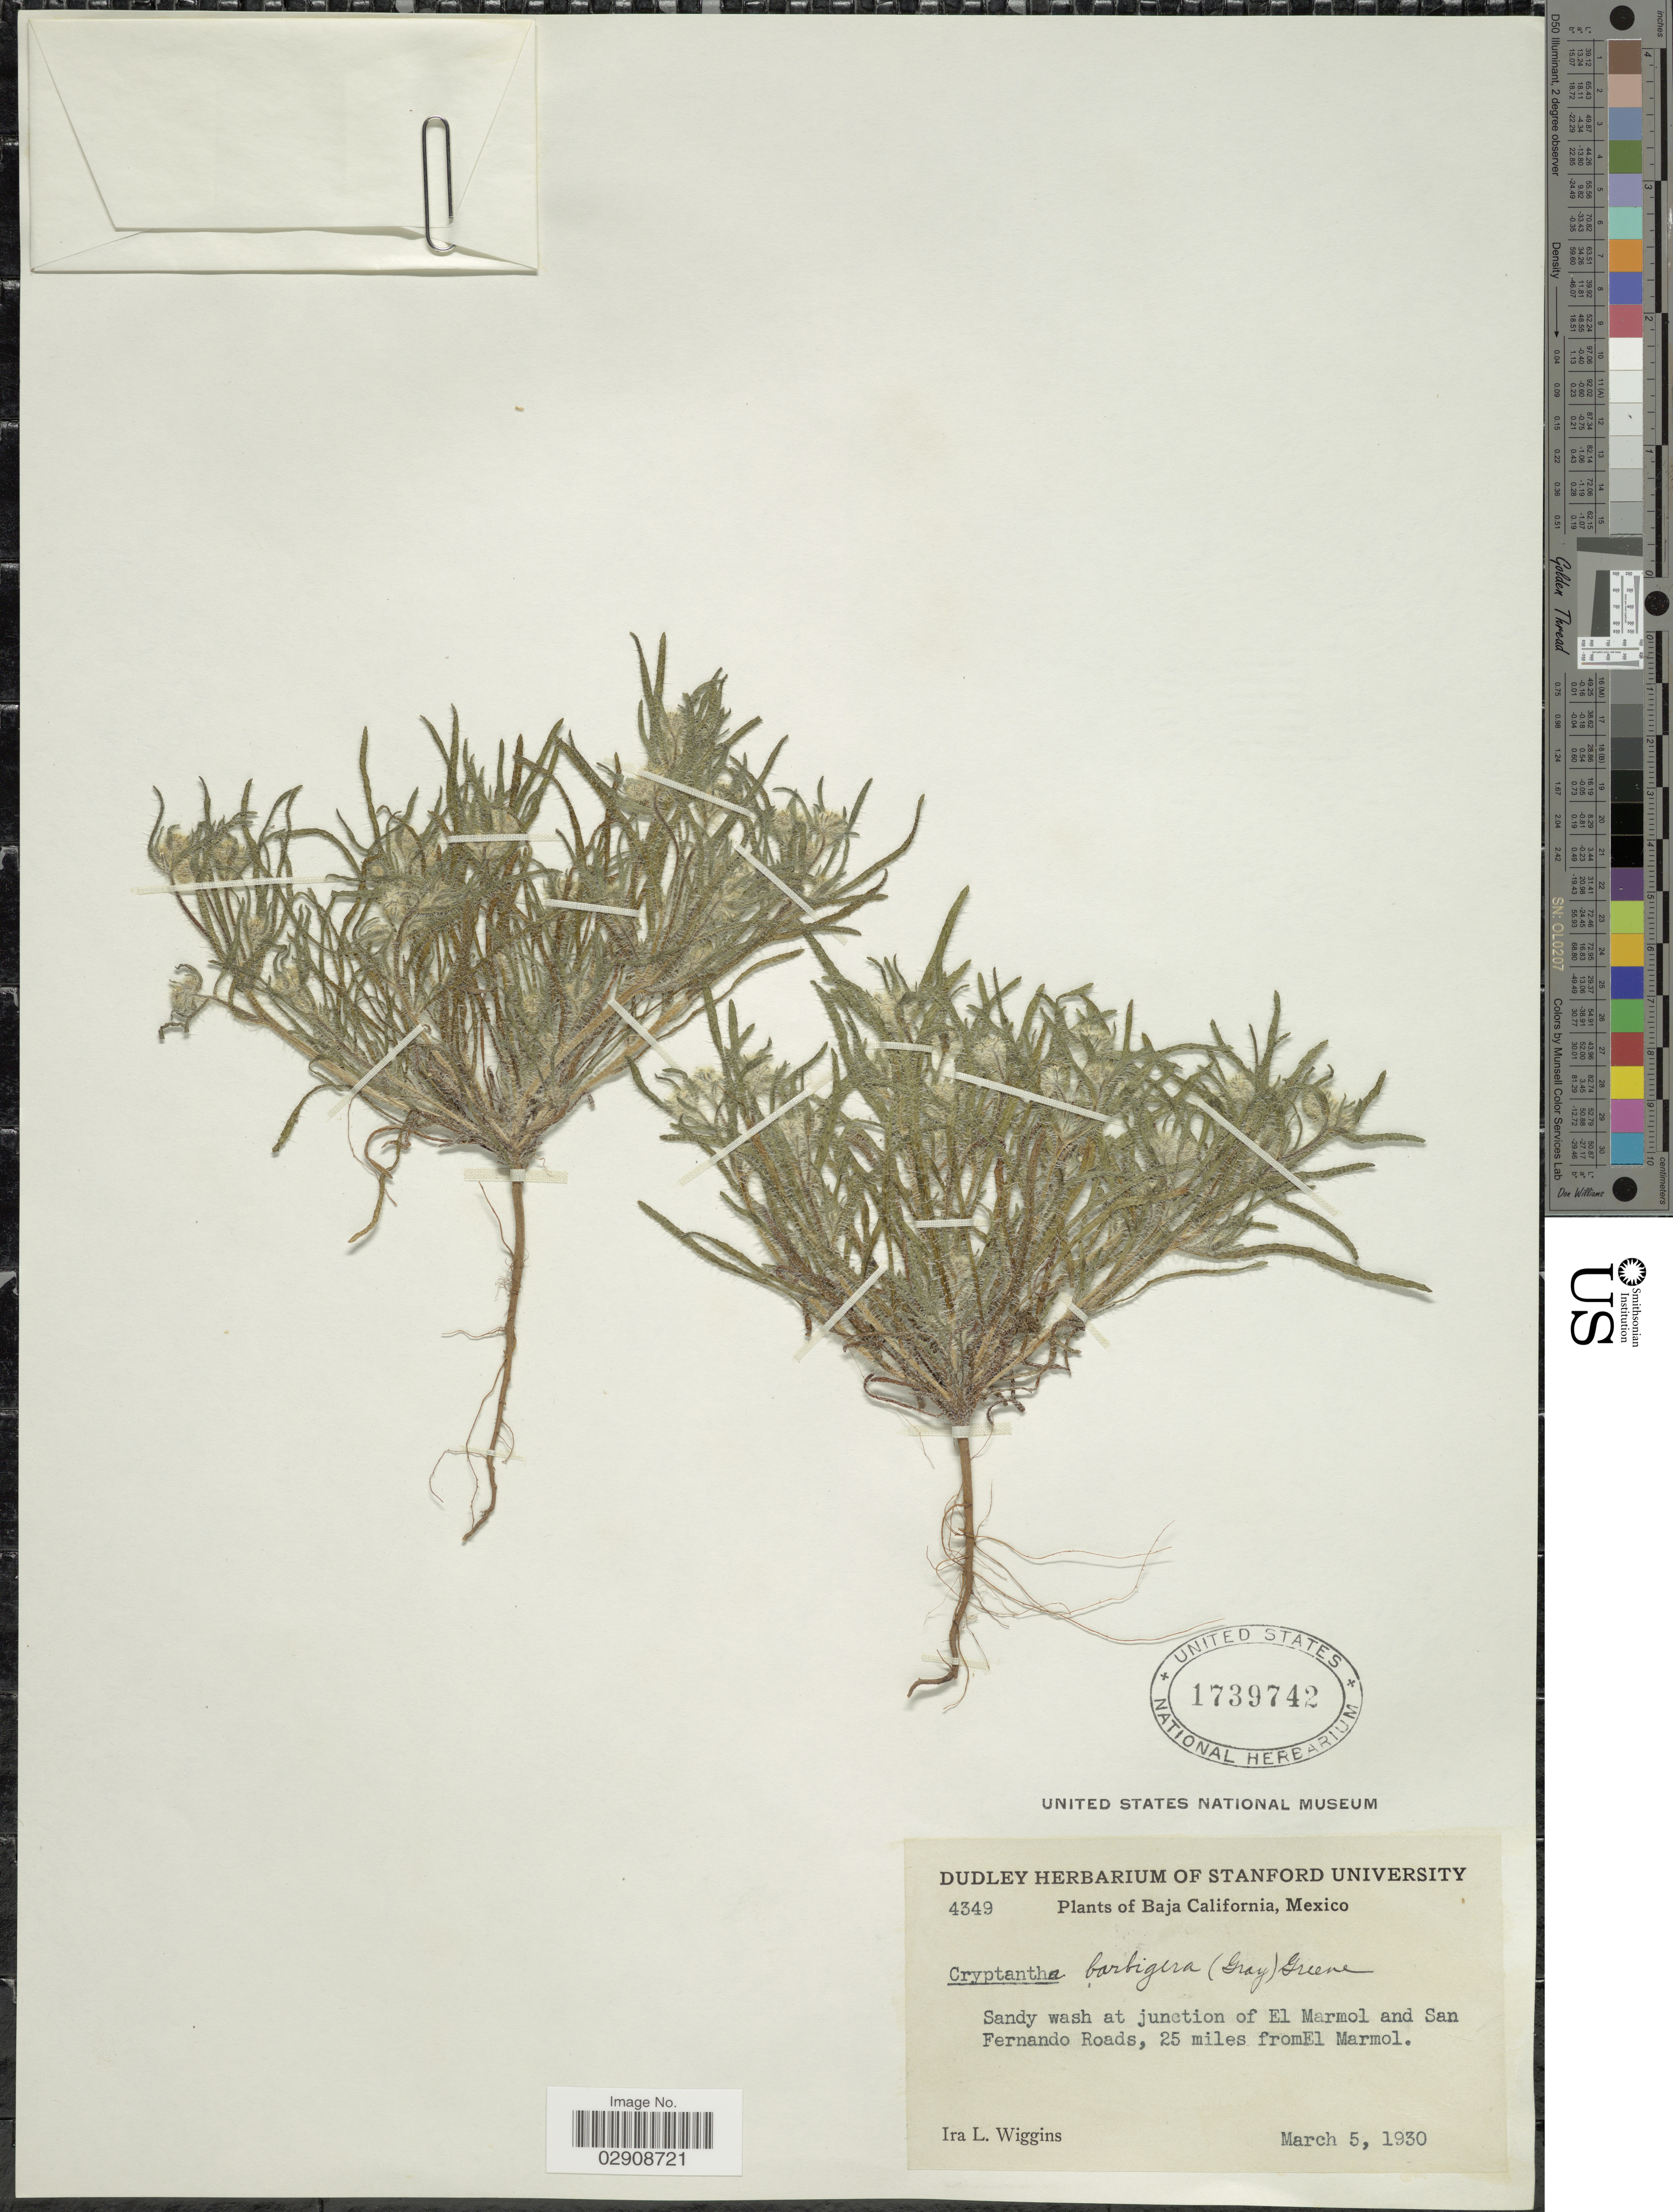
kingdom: Plantae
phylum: Tracheophyta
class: Magnoliopsida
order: Boraginales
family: Boraginaceae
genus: Cryptantha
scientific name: Cryptantha barbigera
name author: (A. Gray) Greene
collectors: I. L. Wiggins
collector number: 4349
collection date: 1930-03-05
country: Mexico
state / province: Baja California Norte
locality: Sandy wash at junction of El Marmol and San Fernando Roads, 25 miles from El Marmol.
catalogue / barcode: US 1739742